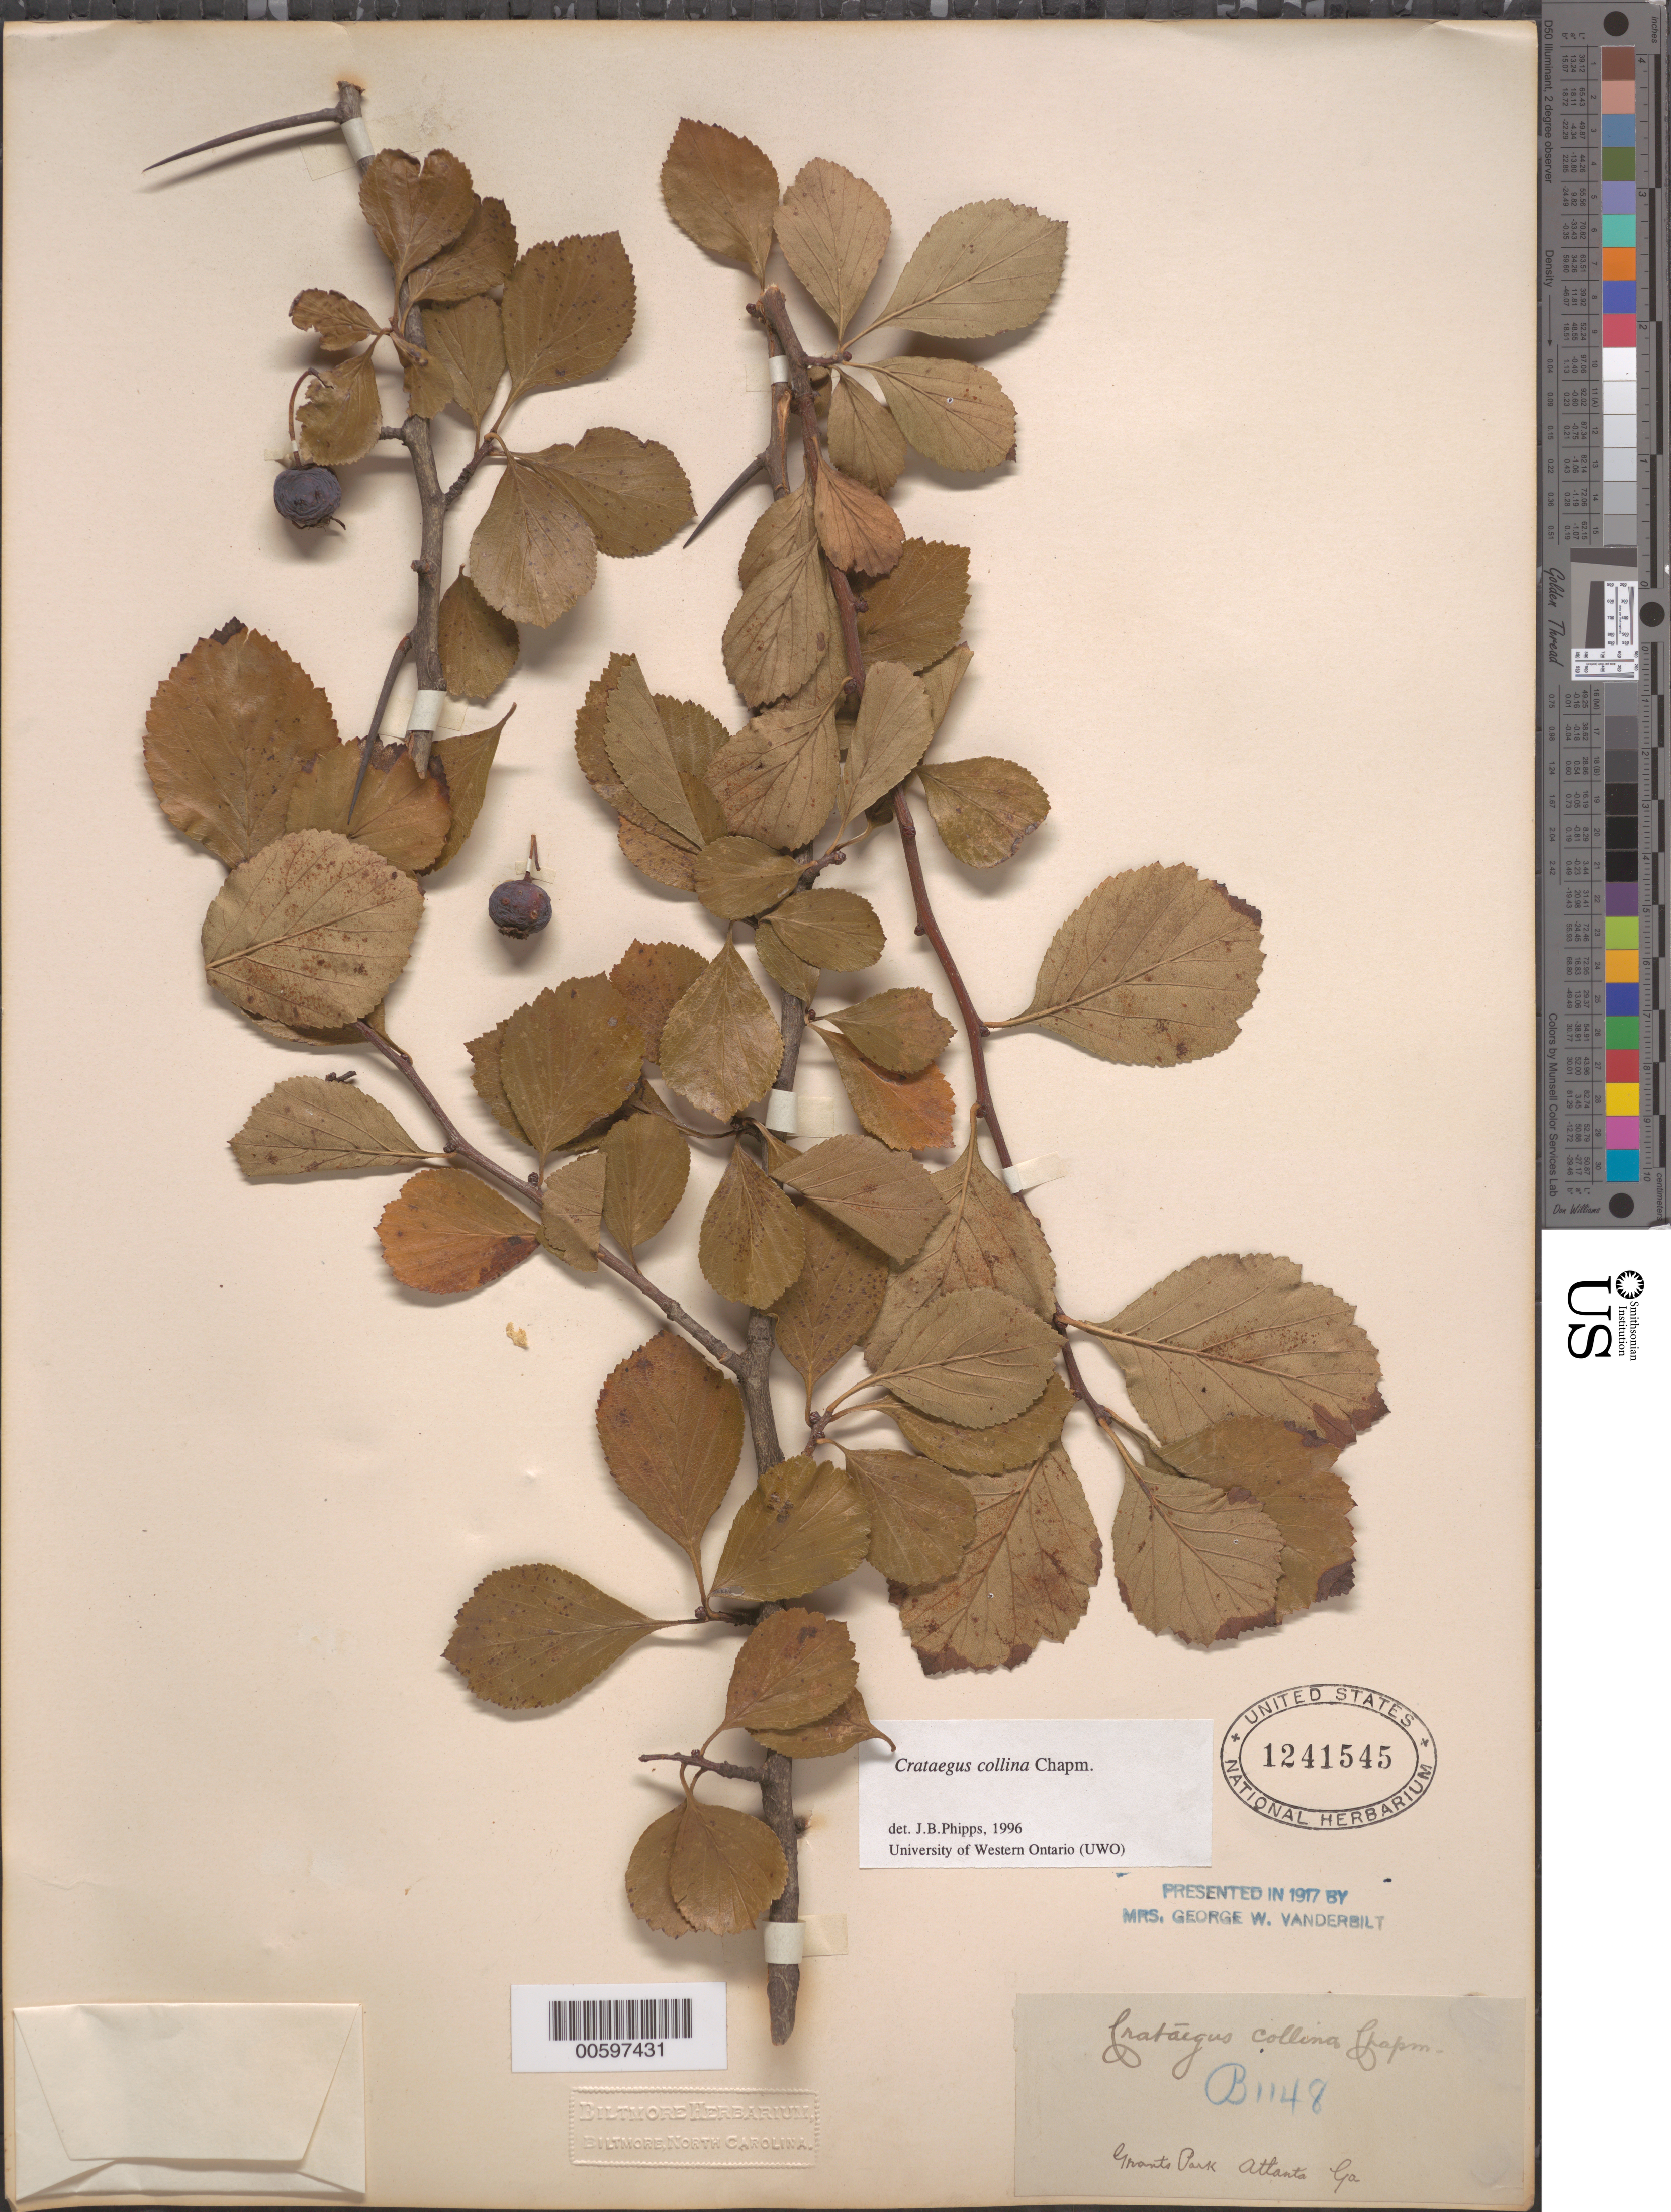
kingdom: Plantae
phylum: Tracheophyta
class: Magnoliopsida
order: Rosales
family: Rosaceae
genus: Crataegus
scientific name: Crataegus collina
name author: Chapm.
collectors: ex herb. Biltmore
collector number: B1148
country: United States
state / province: Georgia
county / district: Fulton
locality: Grants Park, Atlanta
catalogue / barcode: US 1241545